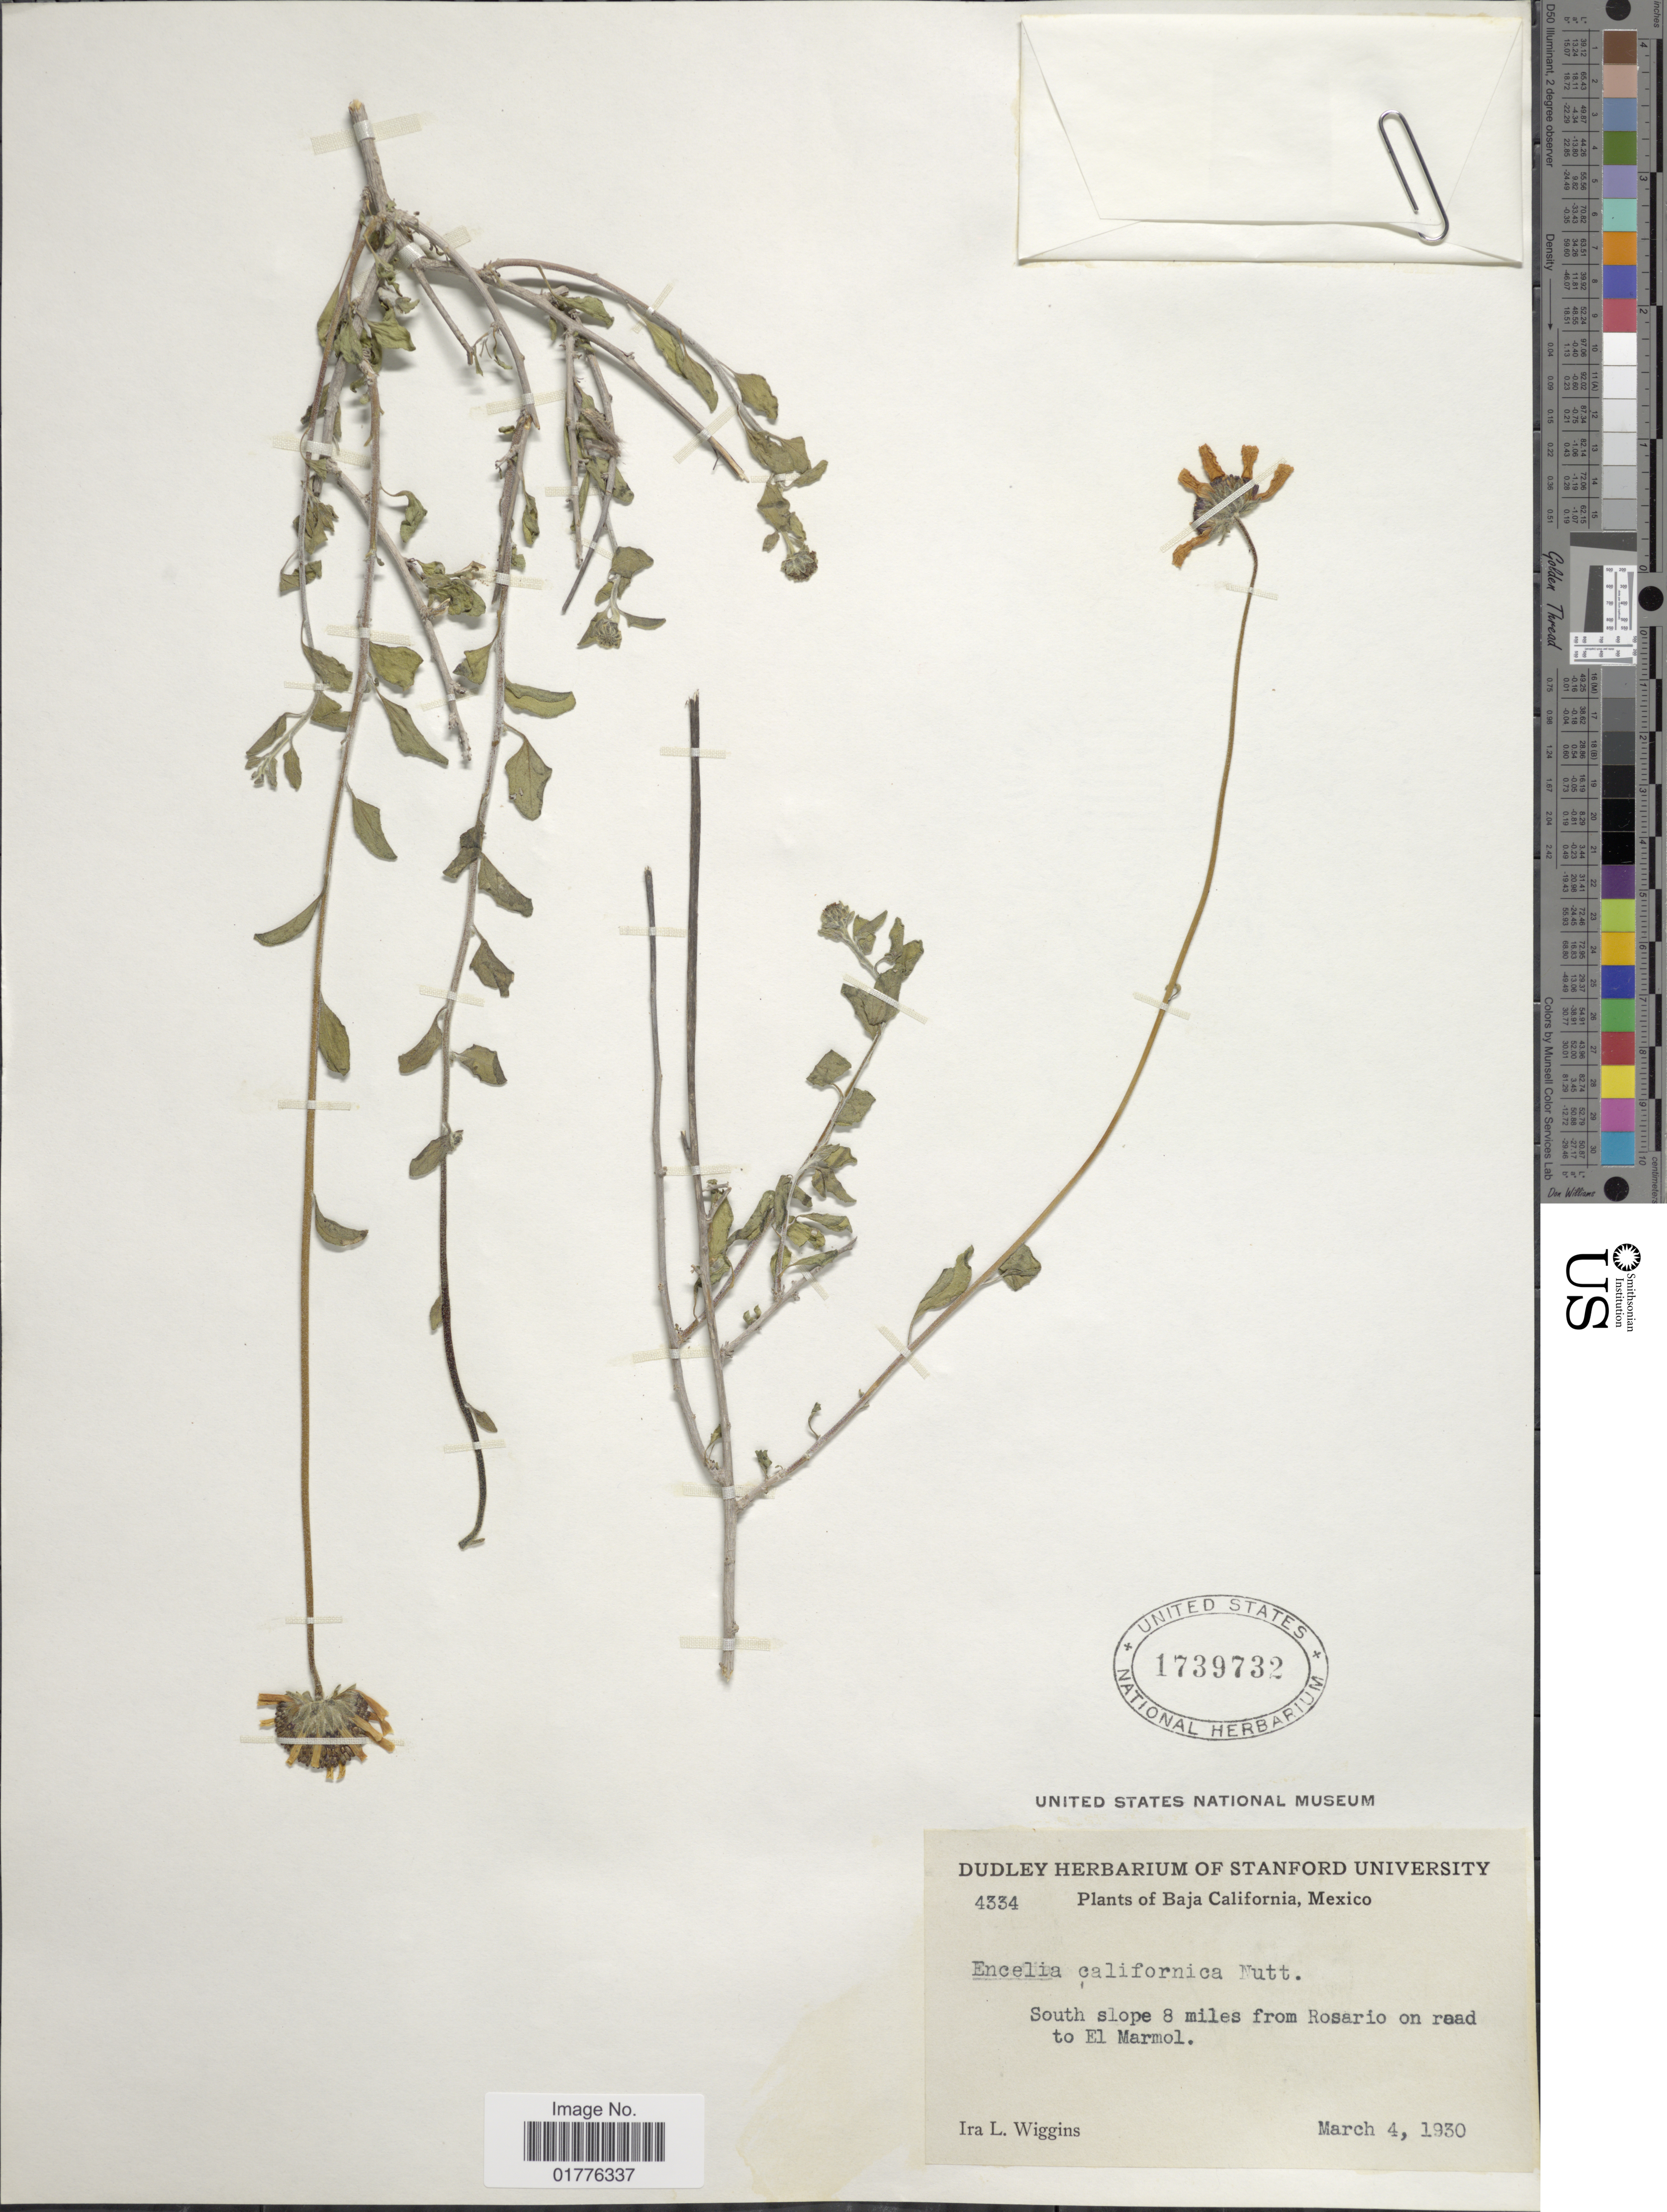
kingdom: Plantae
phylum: Tracheophyta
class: Magnoliopsida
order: Asterales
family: Asteraceae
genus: Encelia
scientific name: Encelia californica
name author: Nutt.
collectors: I. L. Wiggins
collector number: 4334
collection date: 1930-03-04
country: Mexico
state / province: Baja California Sur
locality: South slope 8 miles from Rosario on road to El Marmol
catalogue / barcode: US 1739732